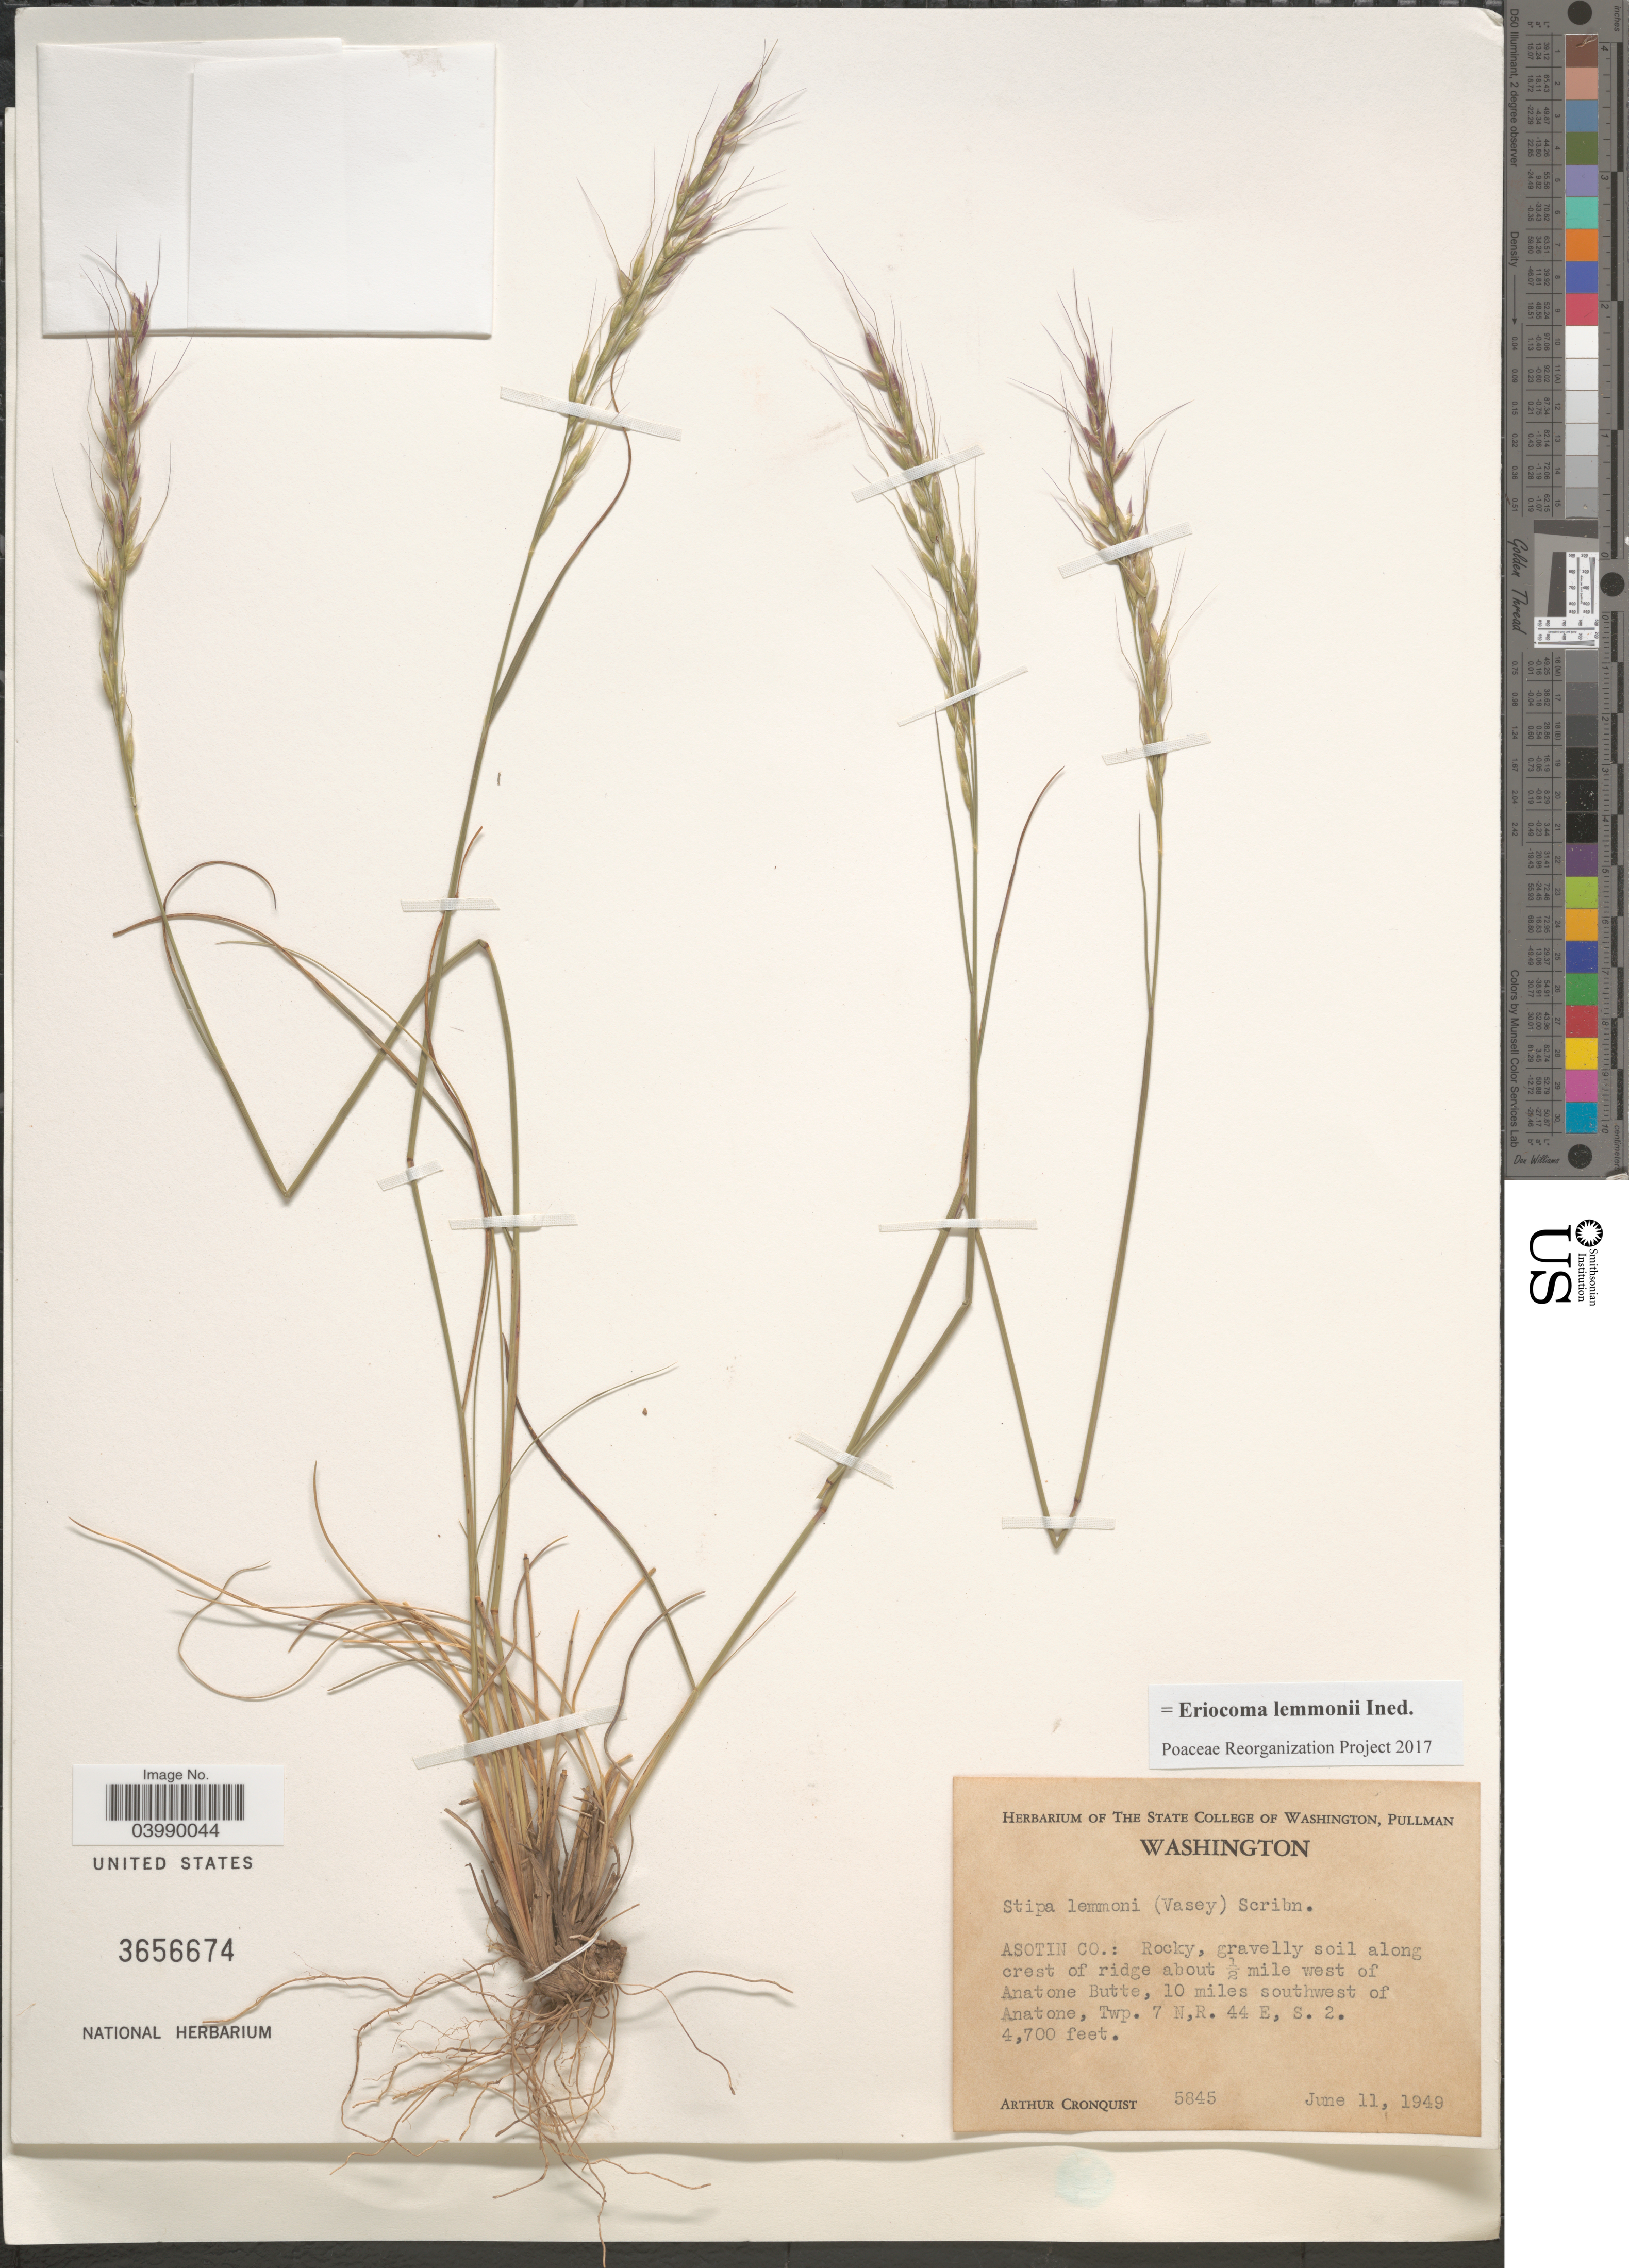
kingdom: Plantae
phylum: Tracheophyta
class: Liliopsida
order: Poales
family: Poaceae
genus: Eriocoma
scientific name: Eriocoma lemmonii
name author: (Vasey) Romasch.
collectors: A. J. Cronquist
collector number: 5845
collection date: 1949-06-11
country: United States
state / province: Washington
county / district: Asotin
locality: Asotin Co.: along crest of ridge about ½ mile west of Anatone Butte, 10 miles southwest of Anatone. Twp. 7 N, R. 44 E, S. 2.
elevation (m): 1433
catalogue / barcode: US 3656674